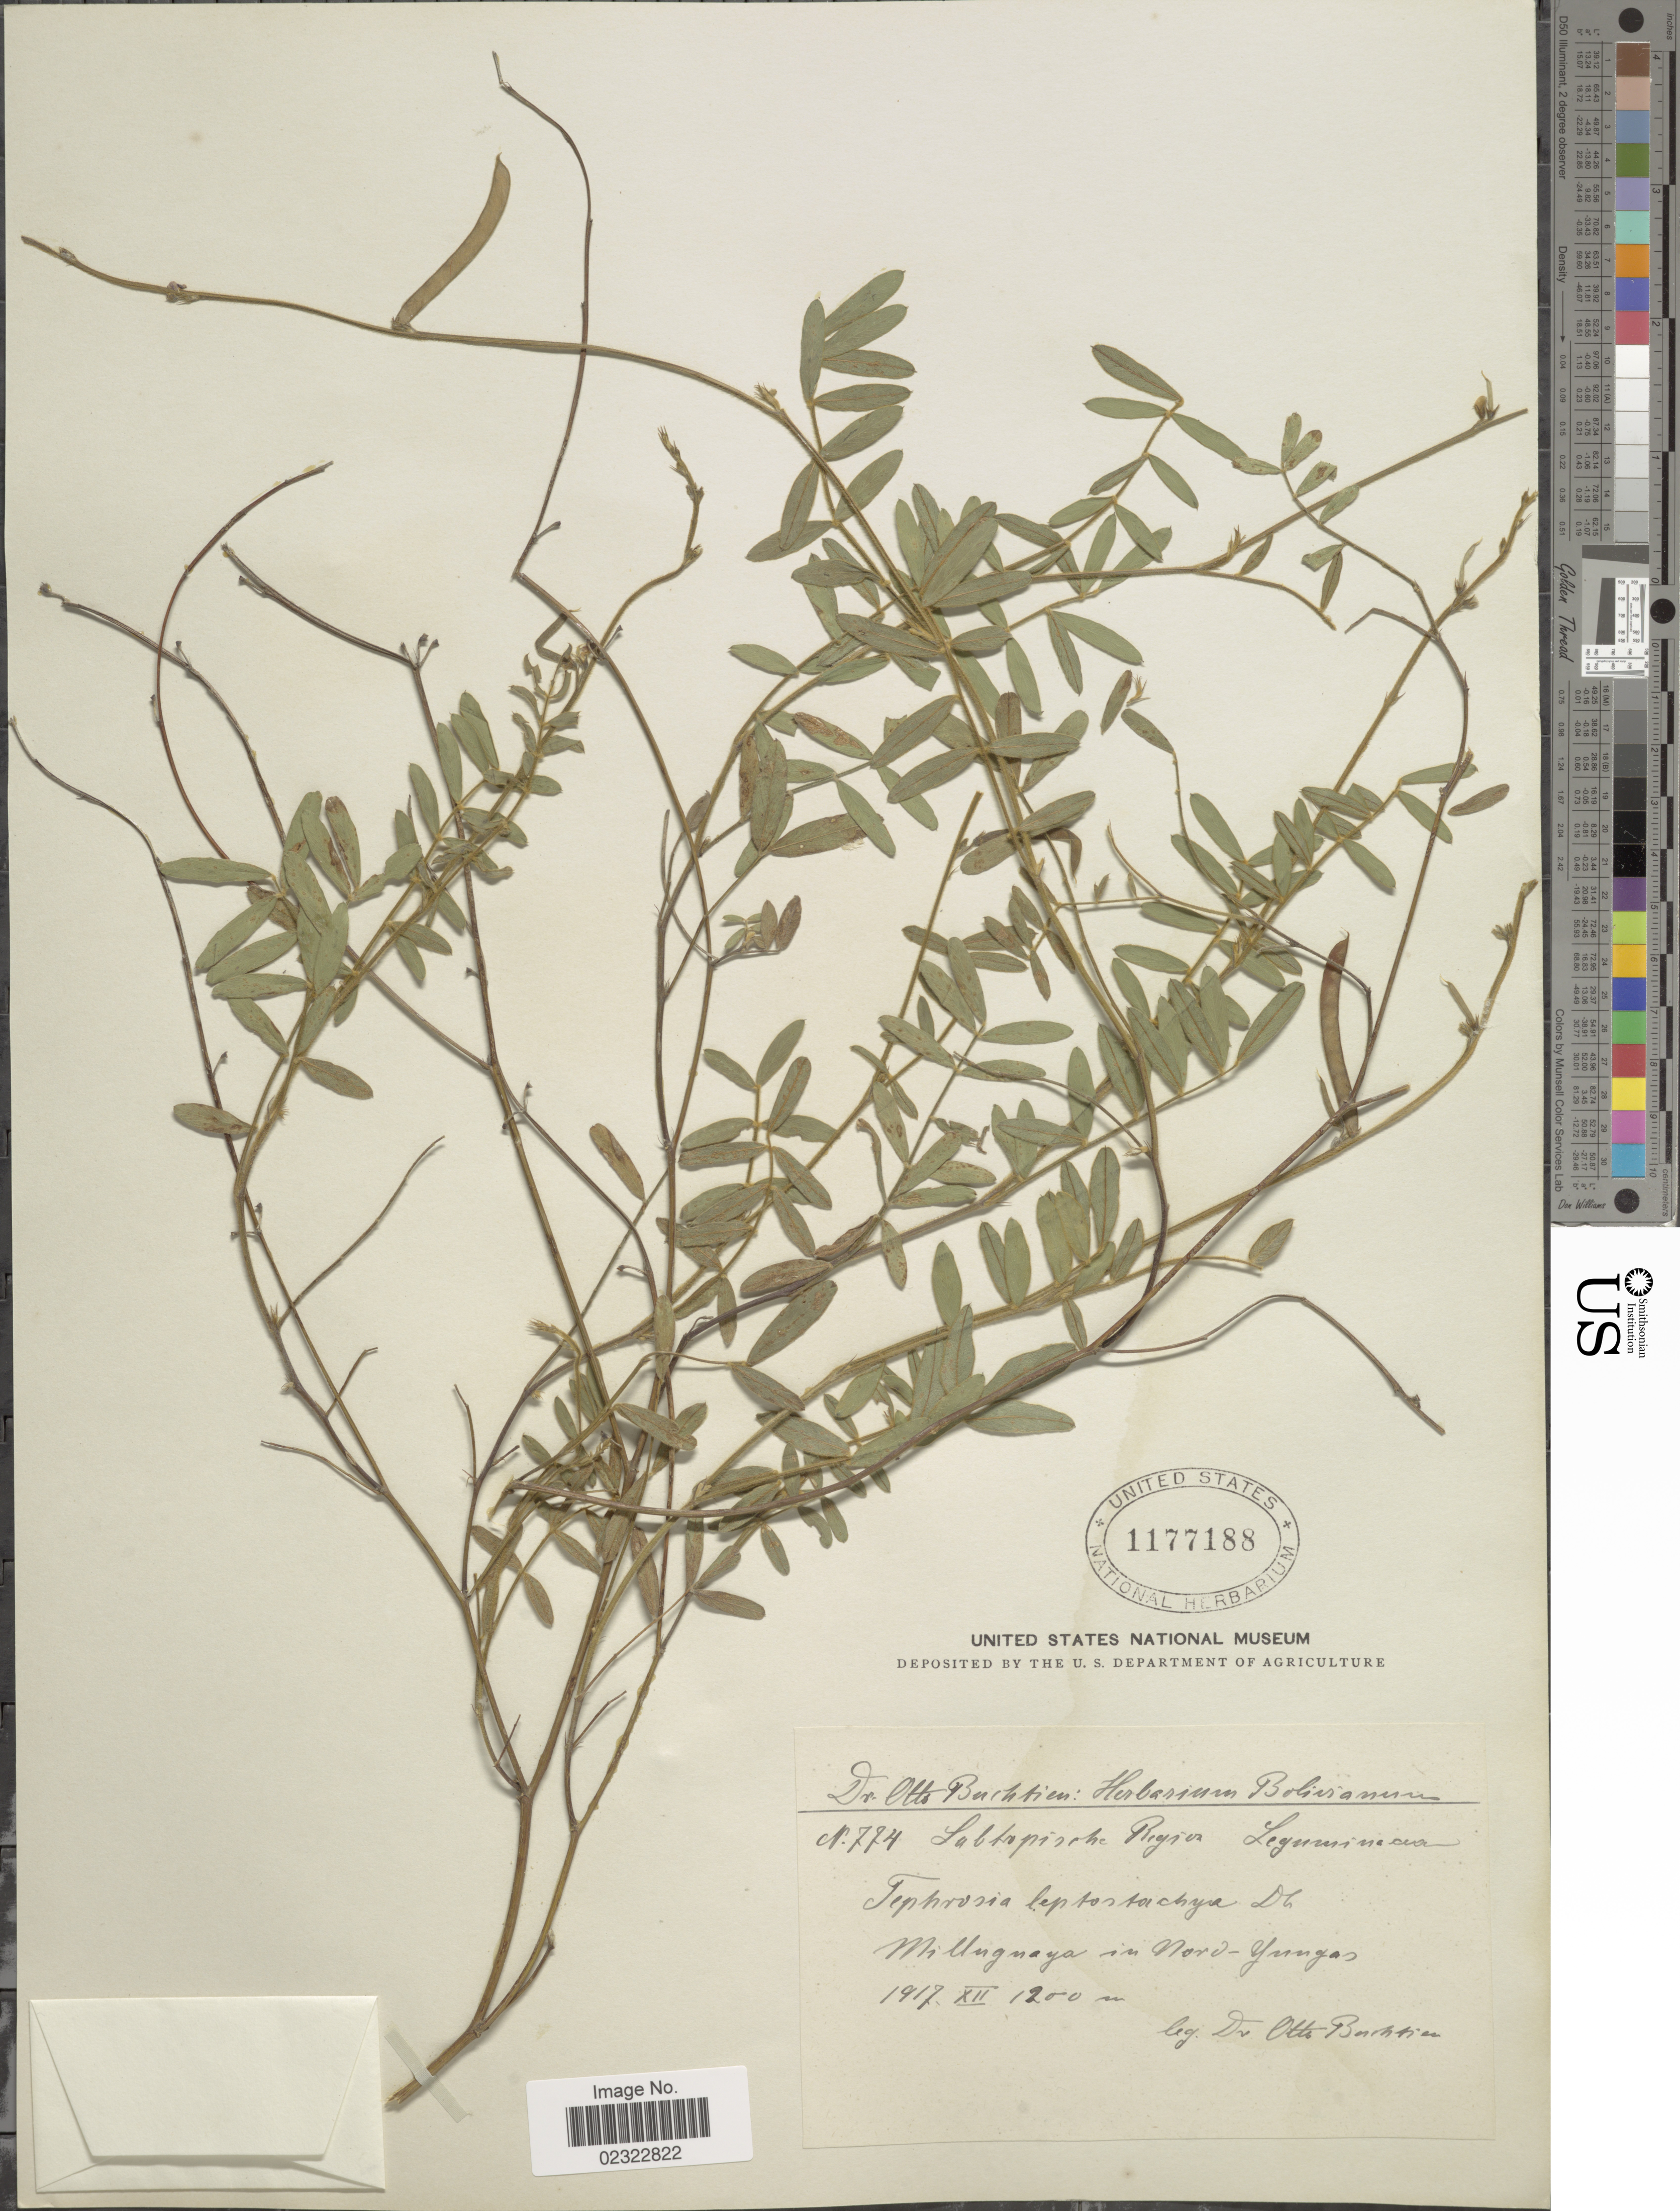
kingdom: Plantae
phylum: Tracheophyta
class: Magnoliopsida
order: Fabales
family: Fabaceae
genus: Tephrosia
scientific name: Tephrosia leptostachya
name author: DC.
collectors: O. Buchtien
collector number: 774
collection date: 1917-12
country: Bolivia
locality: Milluguaya in Nord-Yungas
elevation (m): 1200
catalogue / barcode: US 1177188